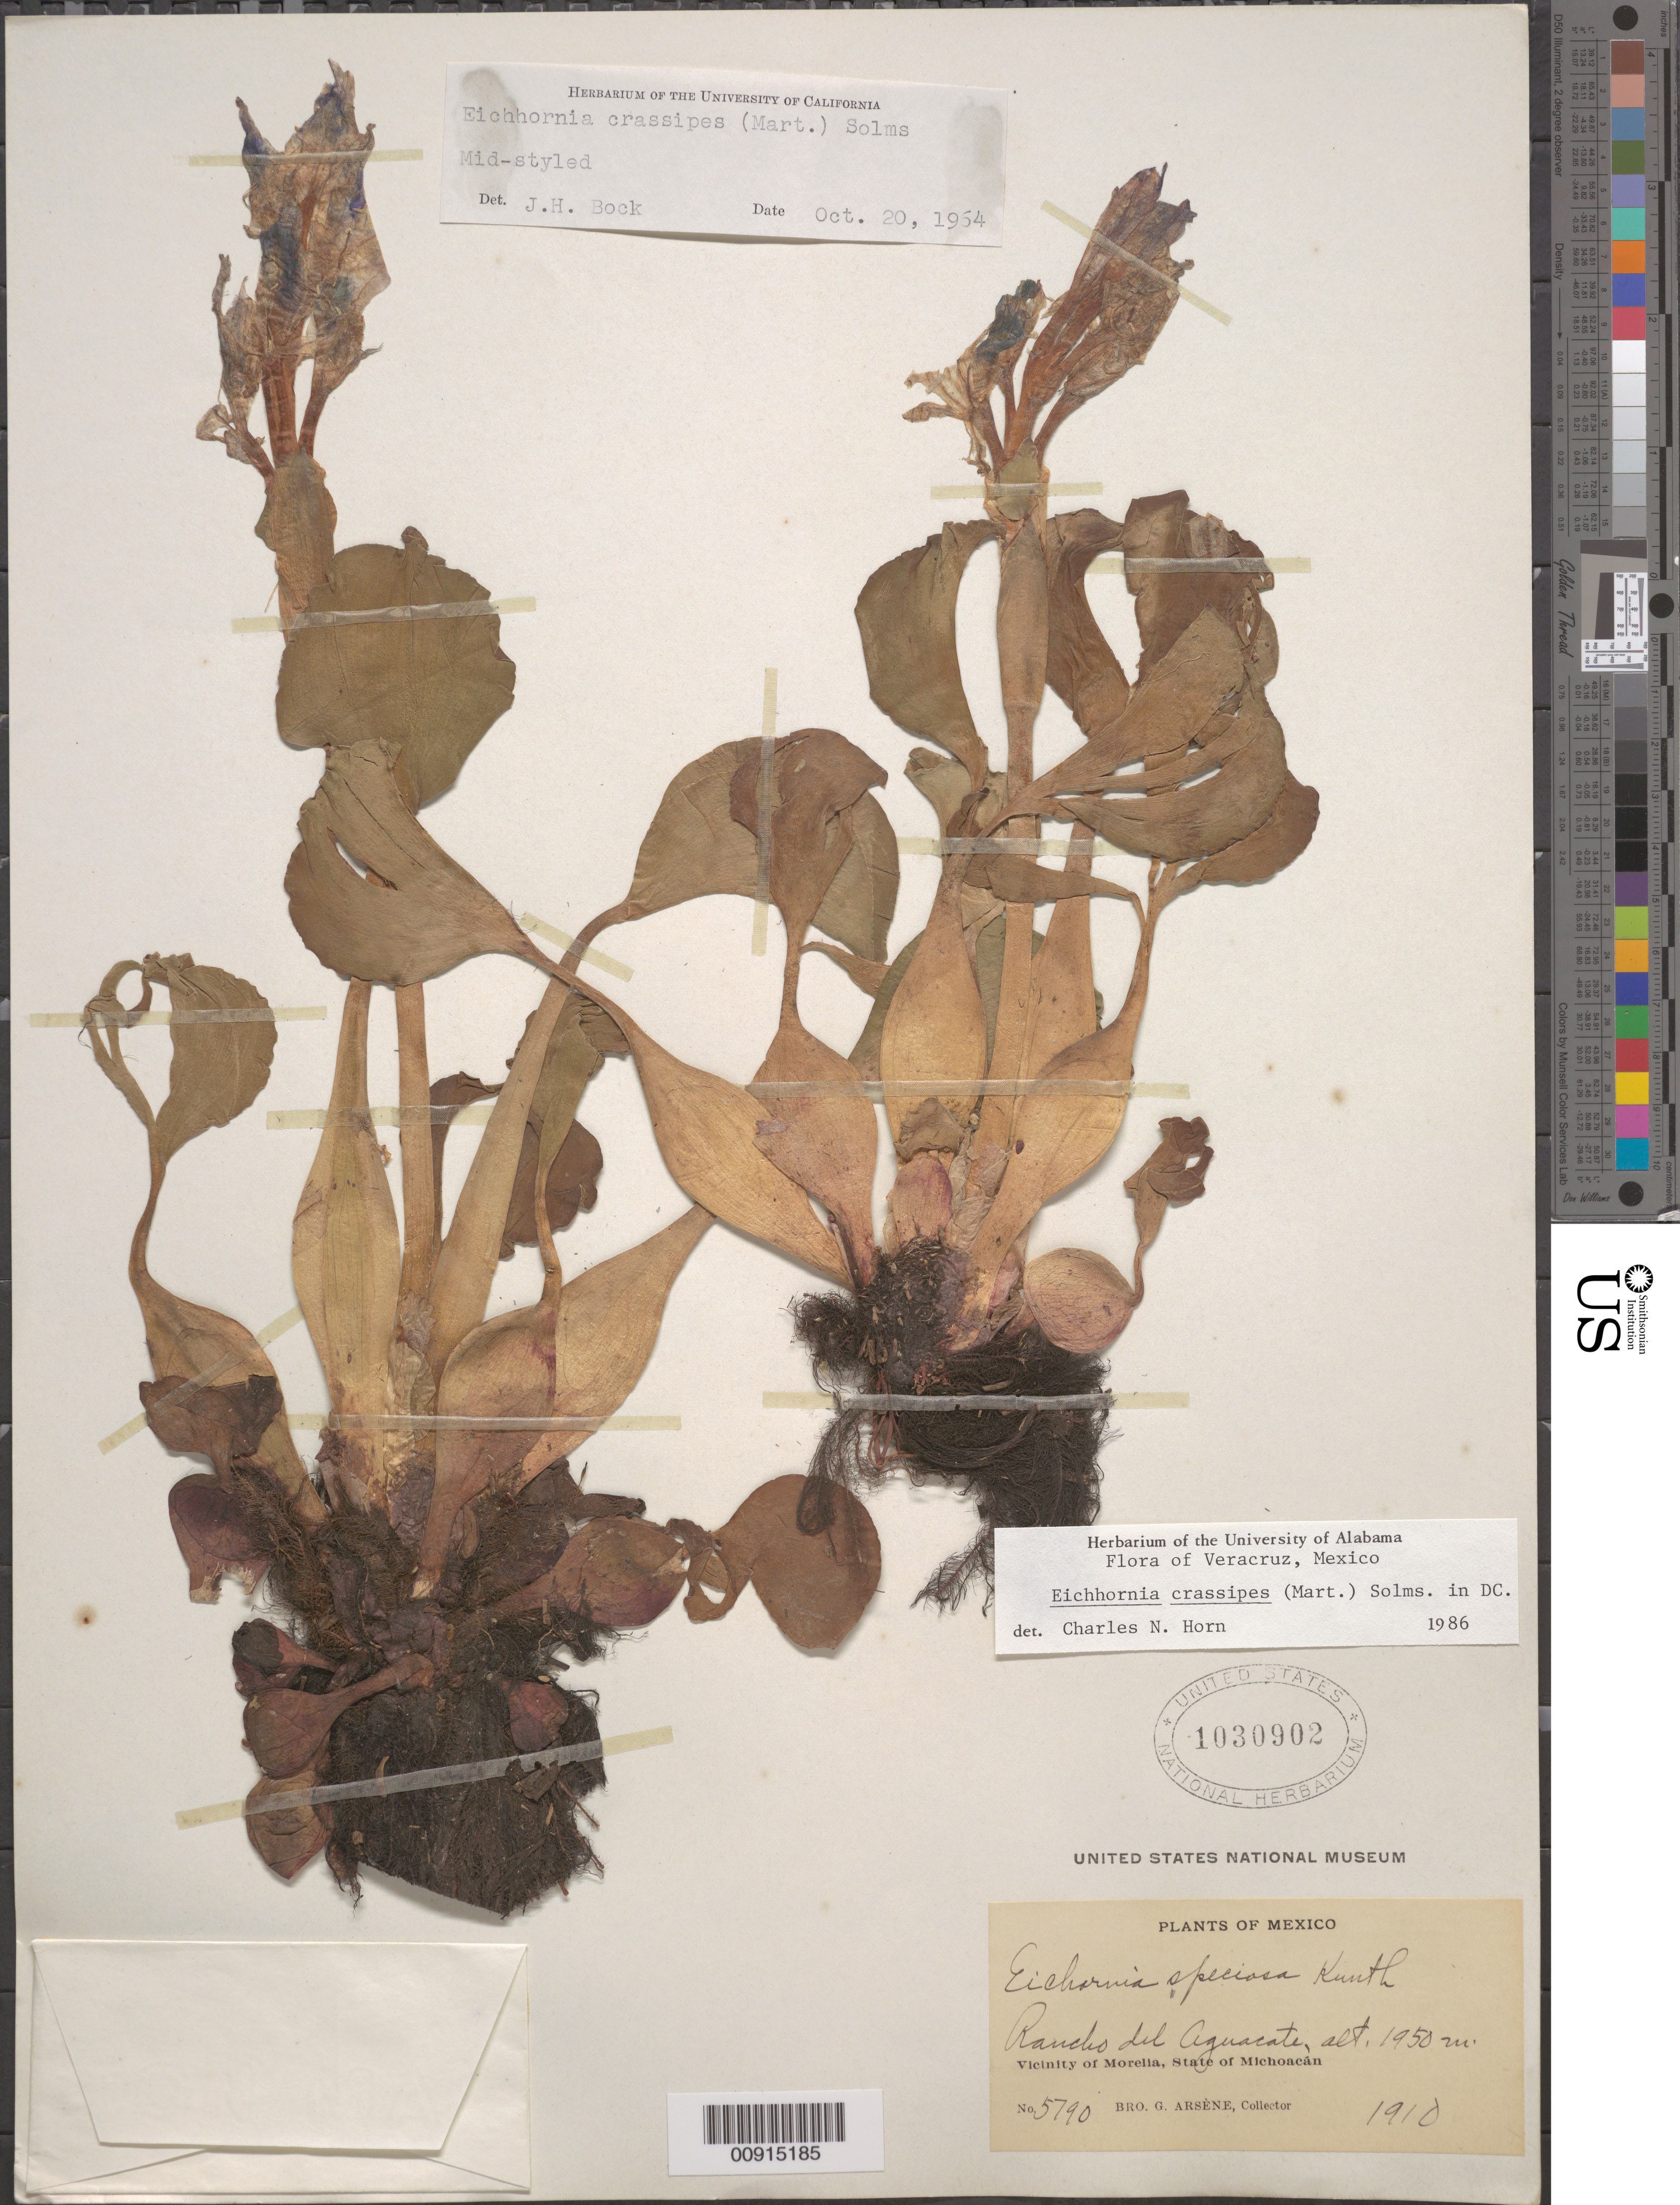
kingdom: Plantae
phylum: Tracheophyta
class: Liliopsida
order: Commelinales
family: Pontederiaceae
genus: Eichhornia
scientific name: Eichhornia crassipes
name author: (Mart.) Solms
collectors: Bro. G. Arsène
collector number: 5790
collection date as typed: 1910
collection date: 1910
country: Mexico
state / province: Michoacán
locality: Rancho del Aguacate. Vicinity of Morelia, State of Michoacán.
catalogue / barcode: US 1030902